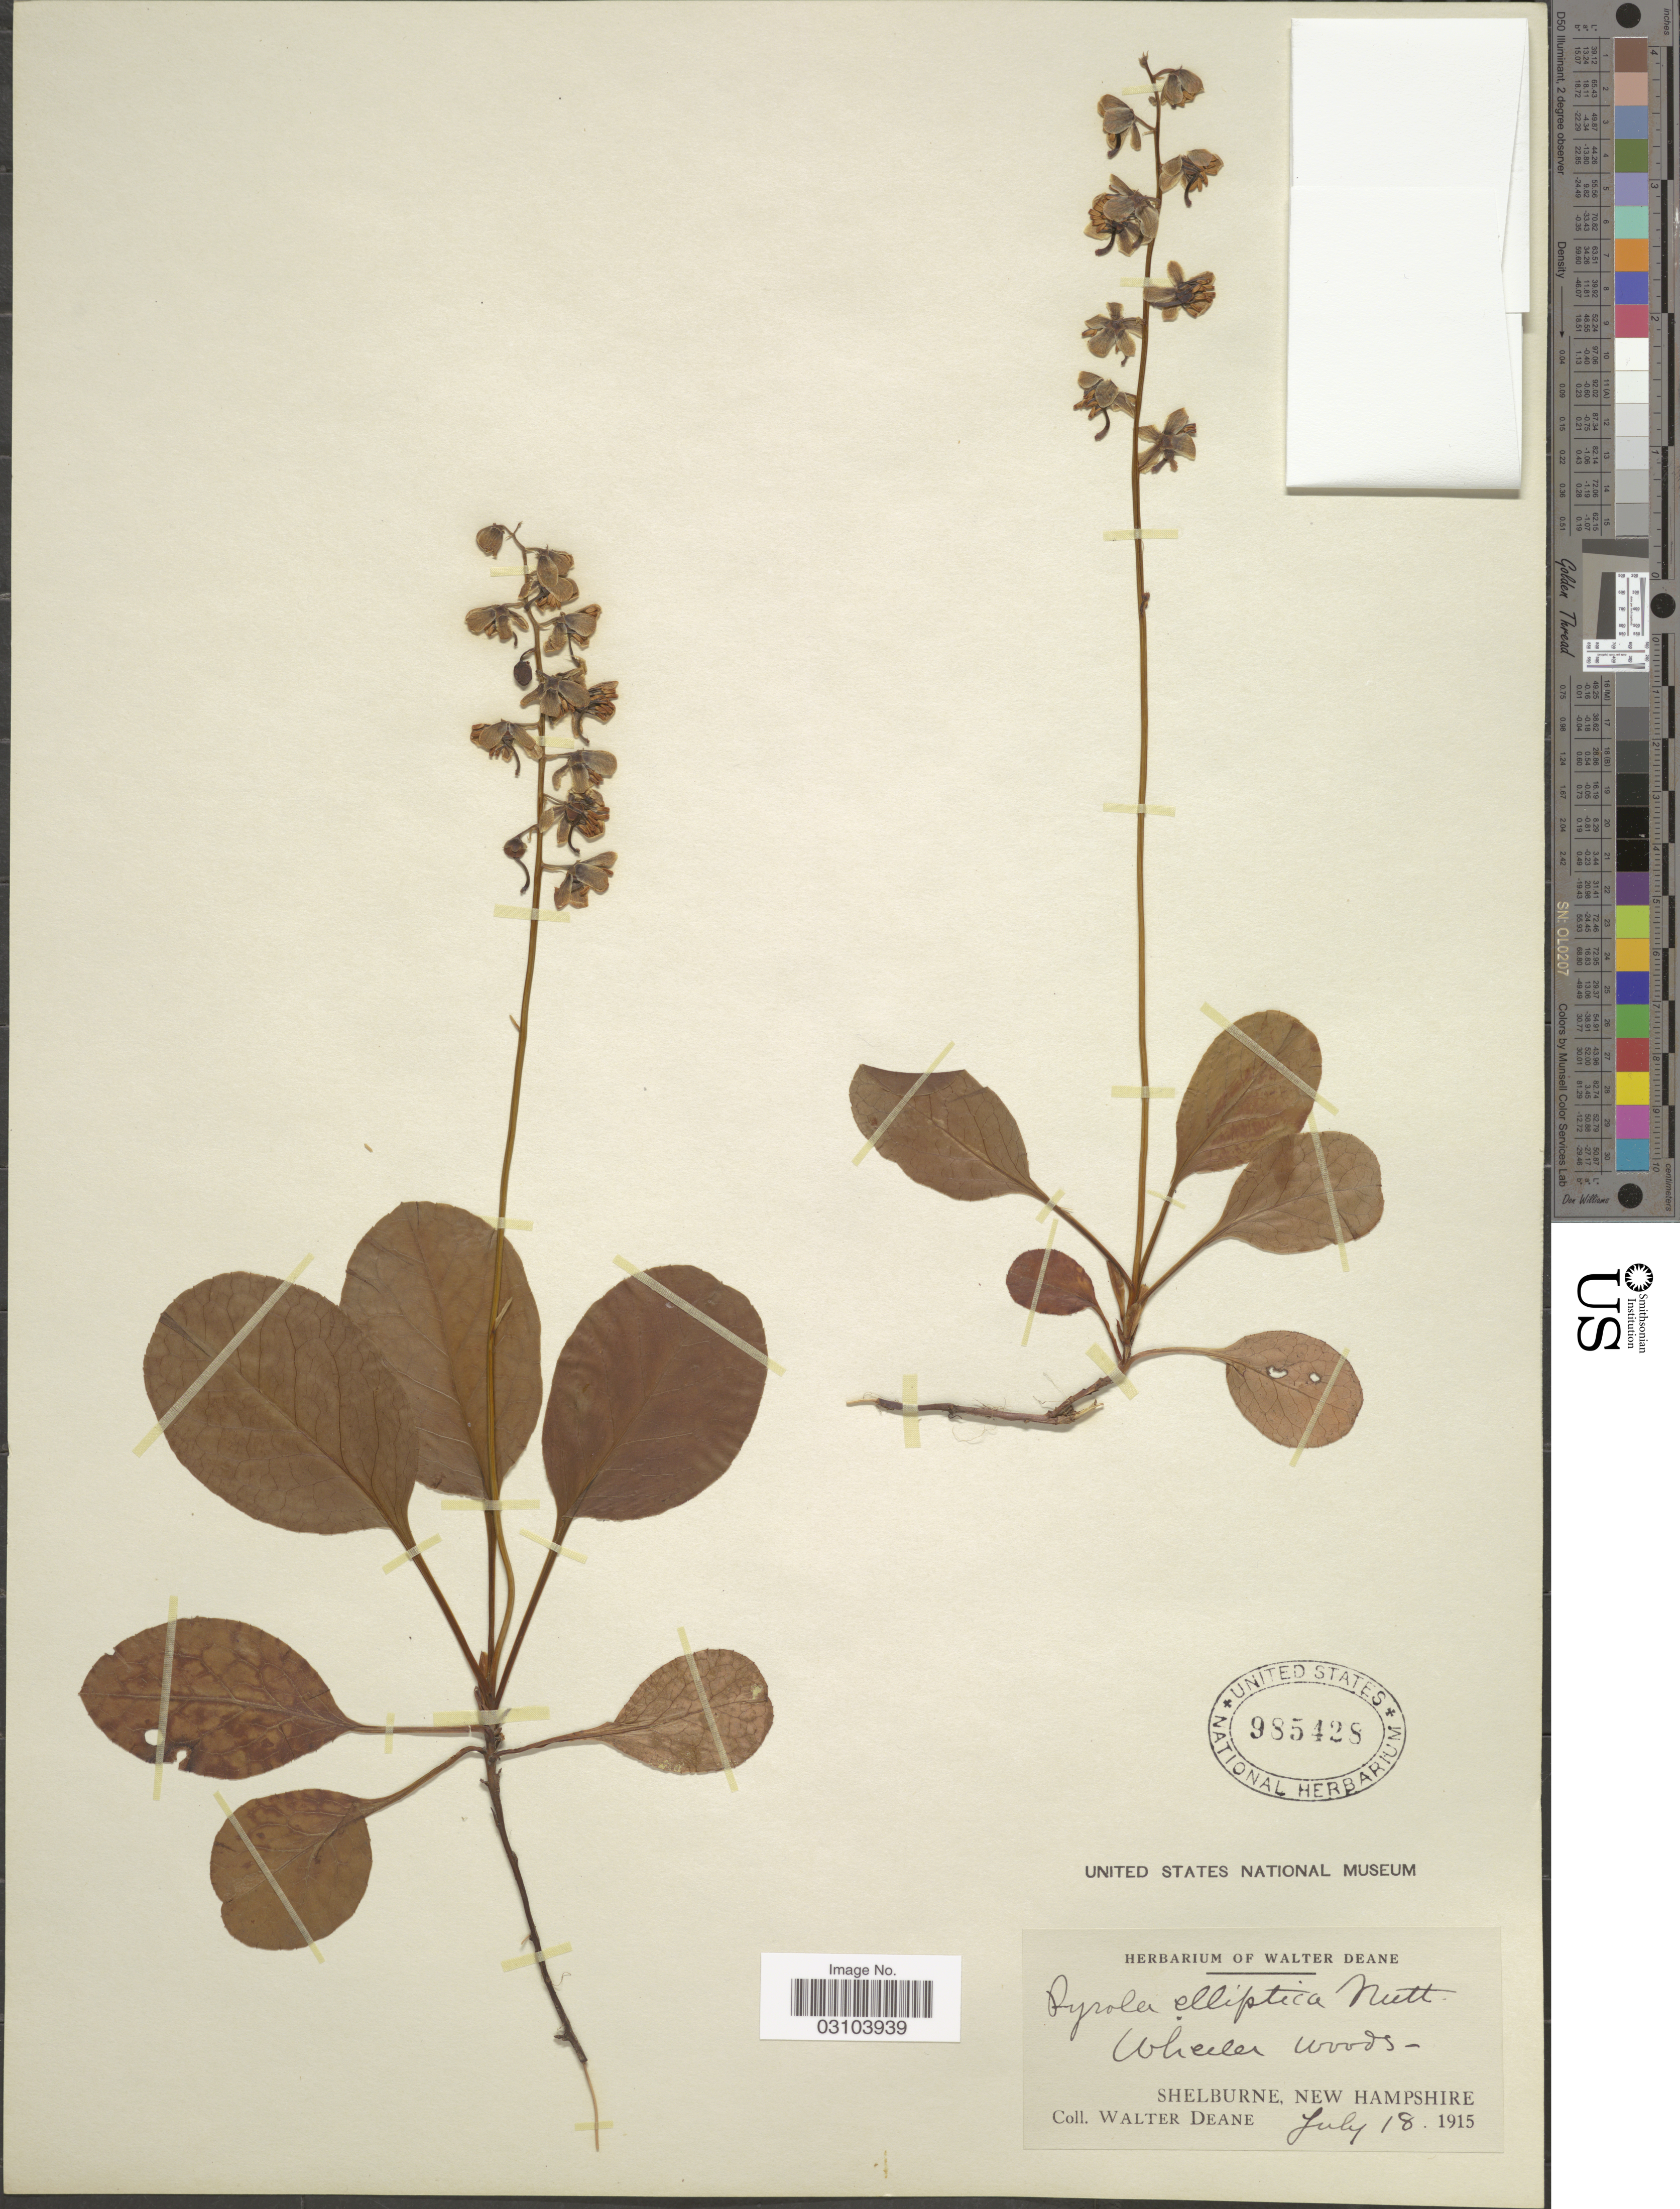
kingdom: Plantae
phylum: Tracheophyta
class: Magnoliopsida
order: Ericales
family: Ericaceae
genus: Pyrola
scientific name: Pyrola elliptica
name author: Nutt.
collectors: W. Deane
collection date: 1915-07-18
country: United States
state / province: New Hampshire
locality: Shelburne. Wheeler Woods.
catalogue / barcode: US 985428